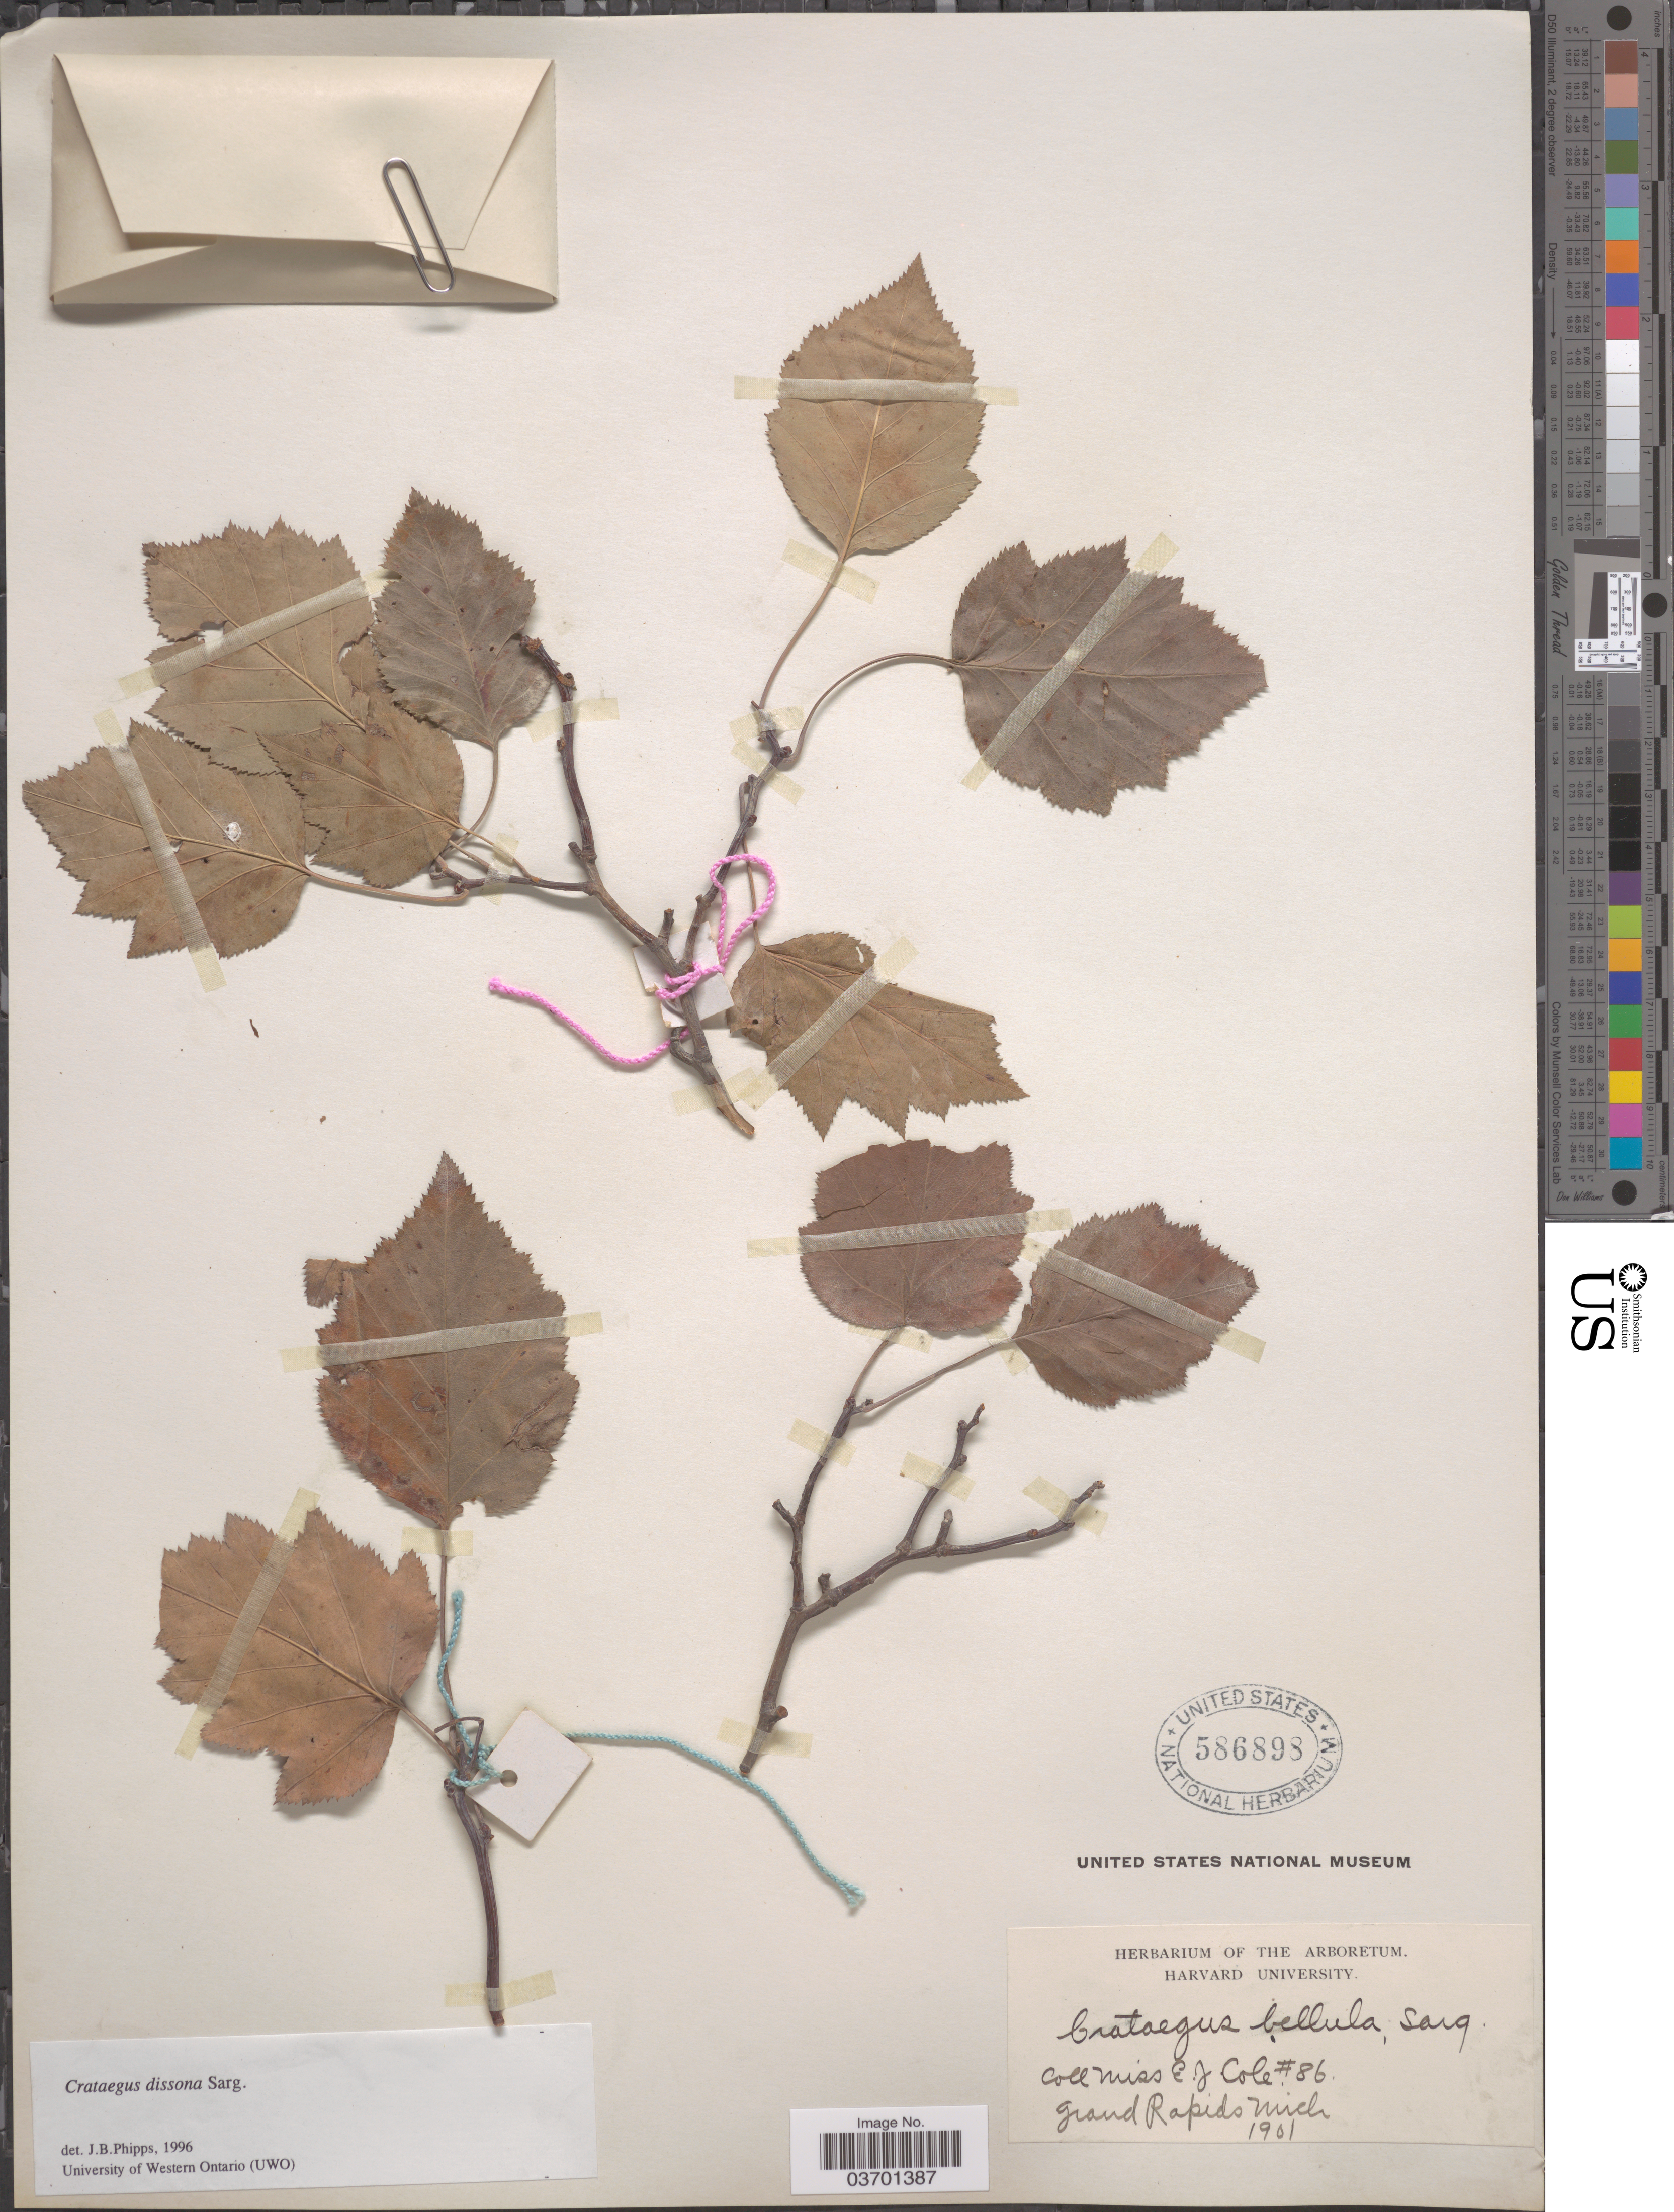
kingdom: Plantae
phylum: Tracheophyta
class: Magnoliopsida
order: Rosales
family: Rosaceae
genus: Crataegus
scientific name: Crataegus pruinosa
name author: (H.L. Wendl.) K. Koch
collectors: E. Cole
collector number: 86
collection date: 1901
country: United States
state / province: Michigan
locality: Grand Rapids.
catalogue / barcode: US 586898